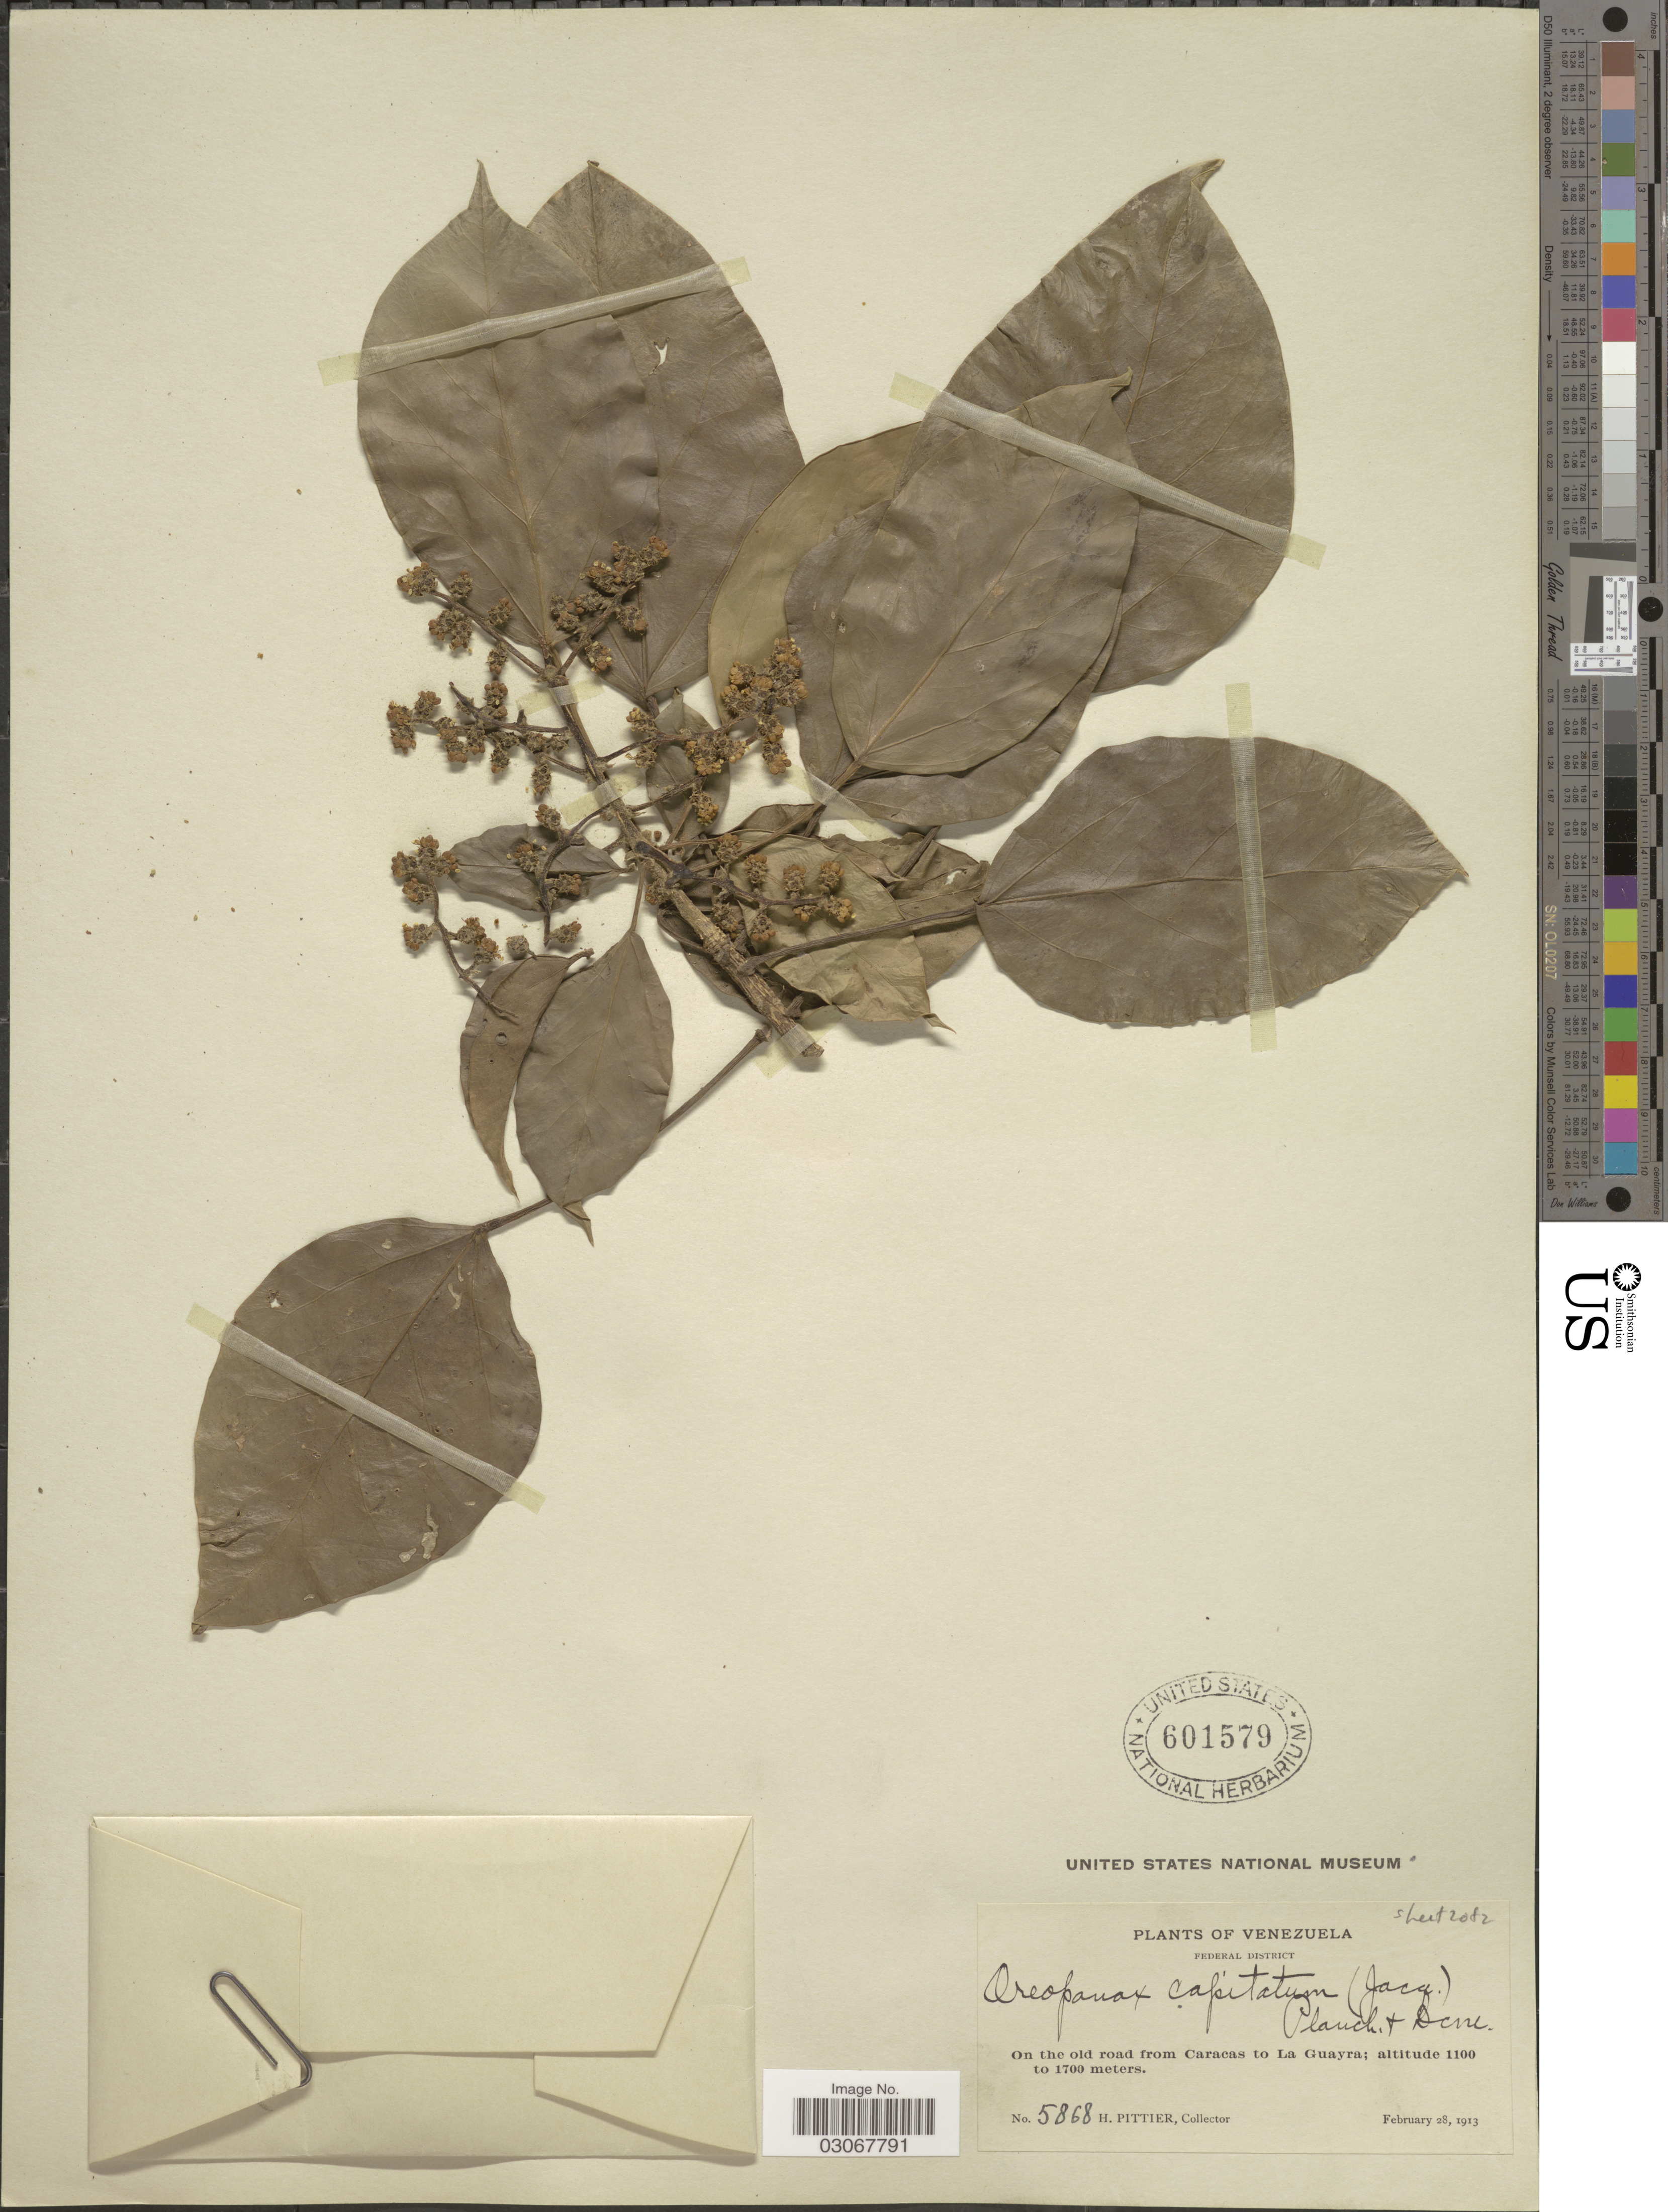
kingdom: Plantae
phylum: Tracheophyta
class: Magnoliopsida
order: Apiales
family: Araliaceae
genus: Oreopanax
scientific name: Oreopanax capitatus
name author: (Jacq.) Decne. & Planch.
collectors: H. F. Pittier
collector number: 5868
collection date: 1913-02-28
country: Venezuela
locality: Federal District. On the old road from Caracas to La Guayra.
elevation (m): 1100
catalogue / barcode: US 601579